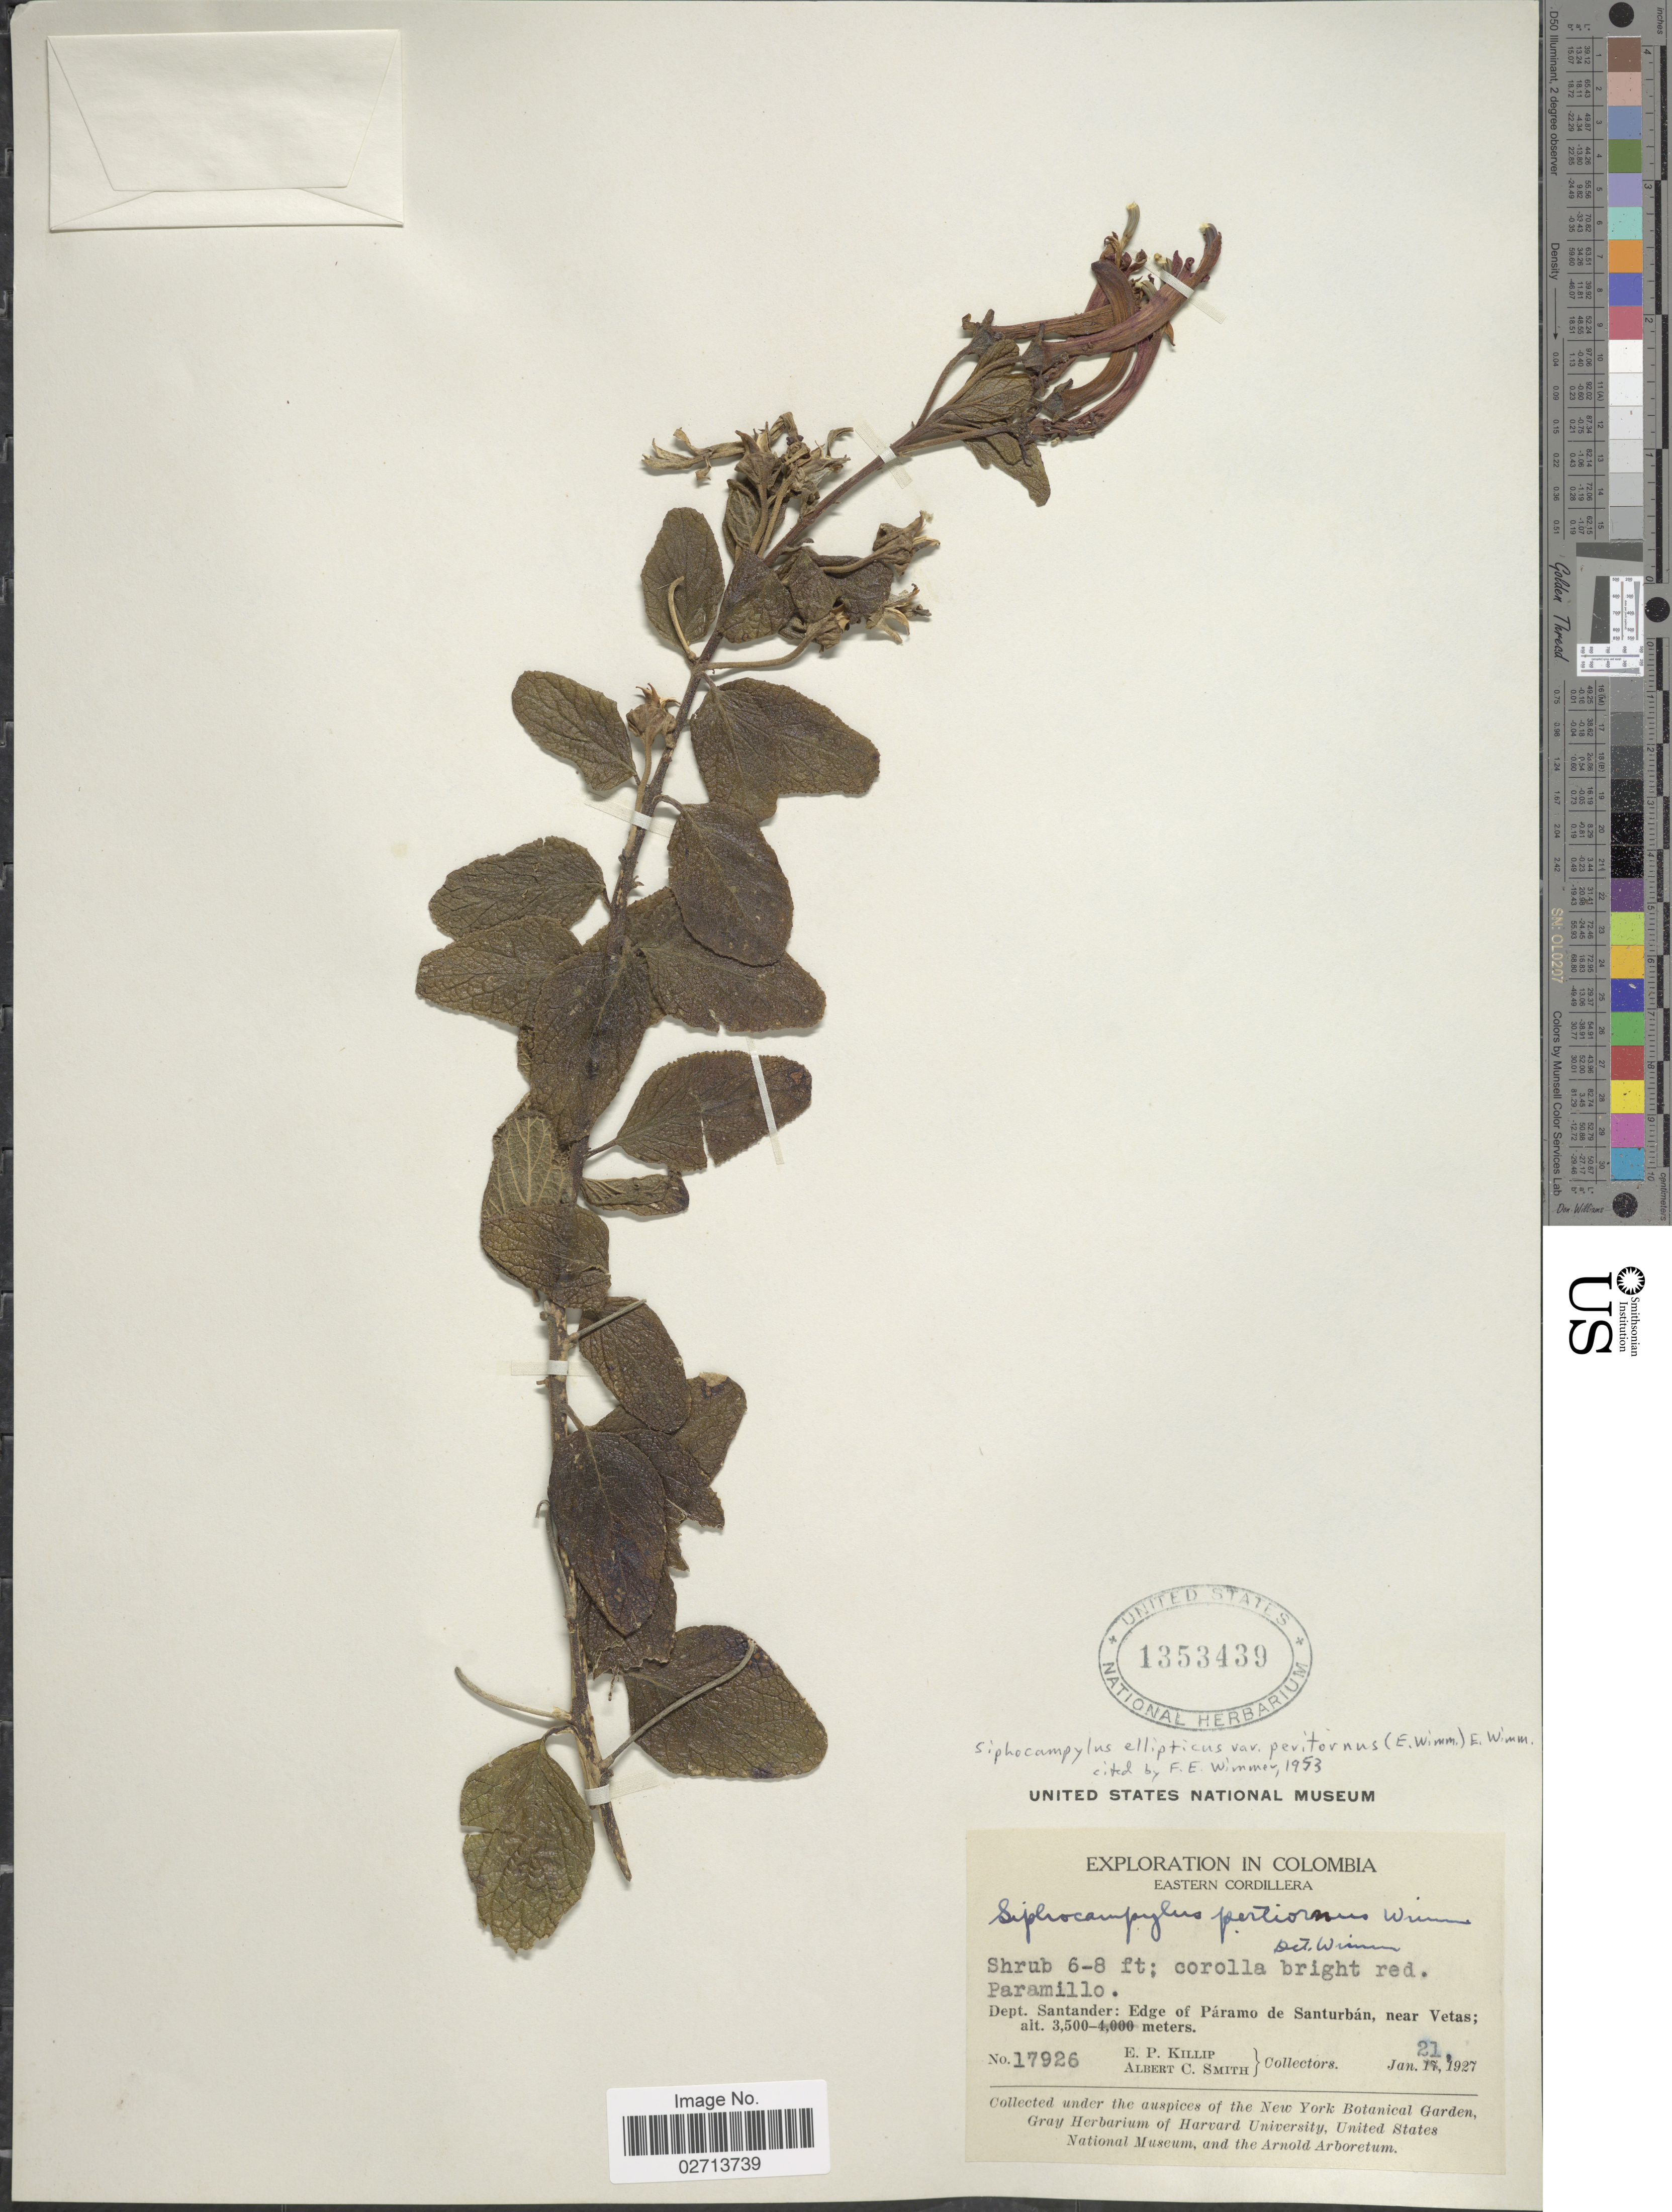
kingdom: Plantae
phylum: Tracheophyta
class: Magnoliopsida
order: Asterales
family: Campanulaceae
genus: Siphocampylus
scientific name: Siphocampylus ellipticus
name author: (Willd. ex Schult.) Vatke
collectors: E. P. Killip & A. C. Smith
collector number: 17926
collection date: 1927-01-21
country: Colombia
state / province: Santander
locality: Eastern Cordillera, Dept. Santander: Edge of Páramo de Santurbán, near Vetas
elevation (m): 3500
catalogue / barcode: US 1353439